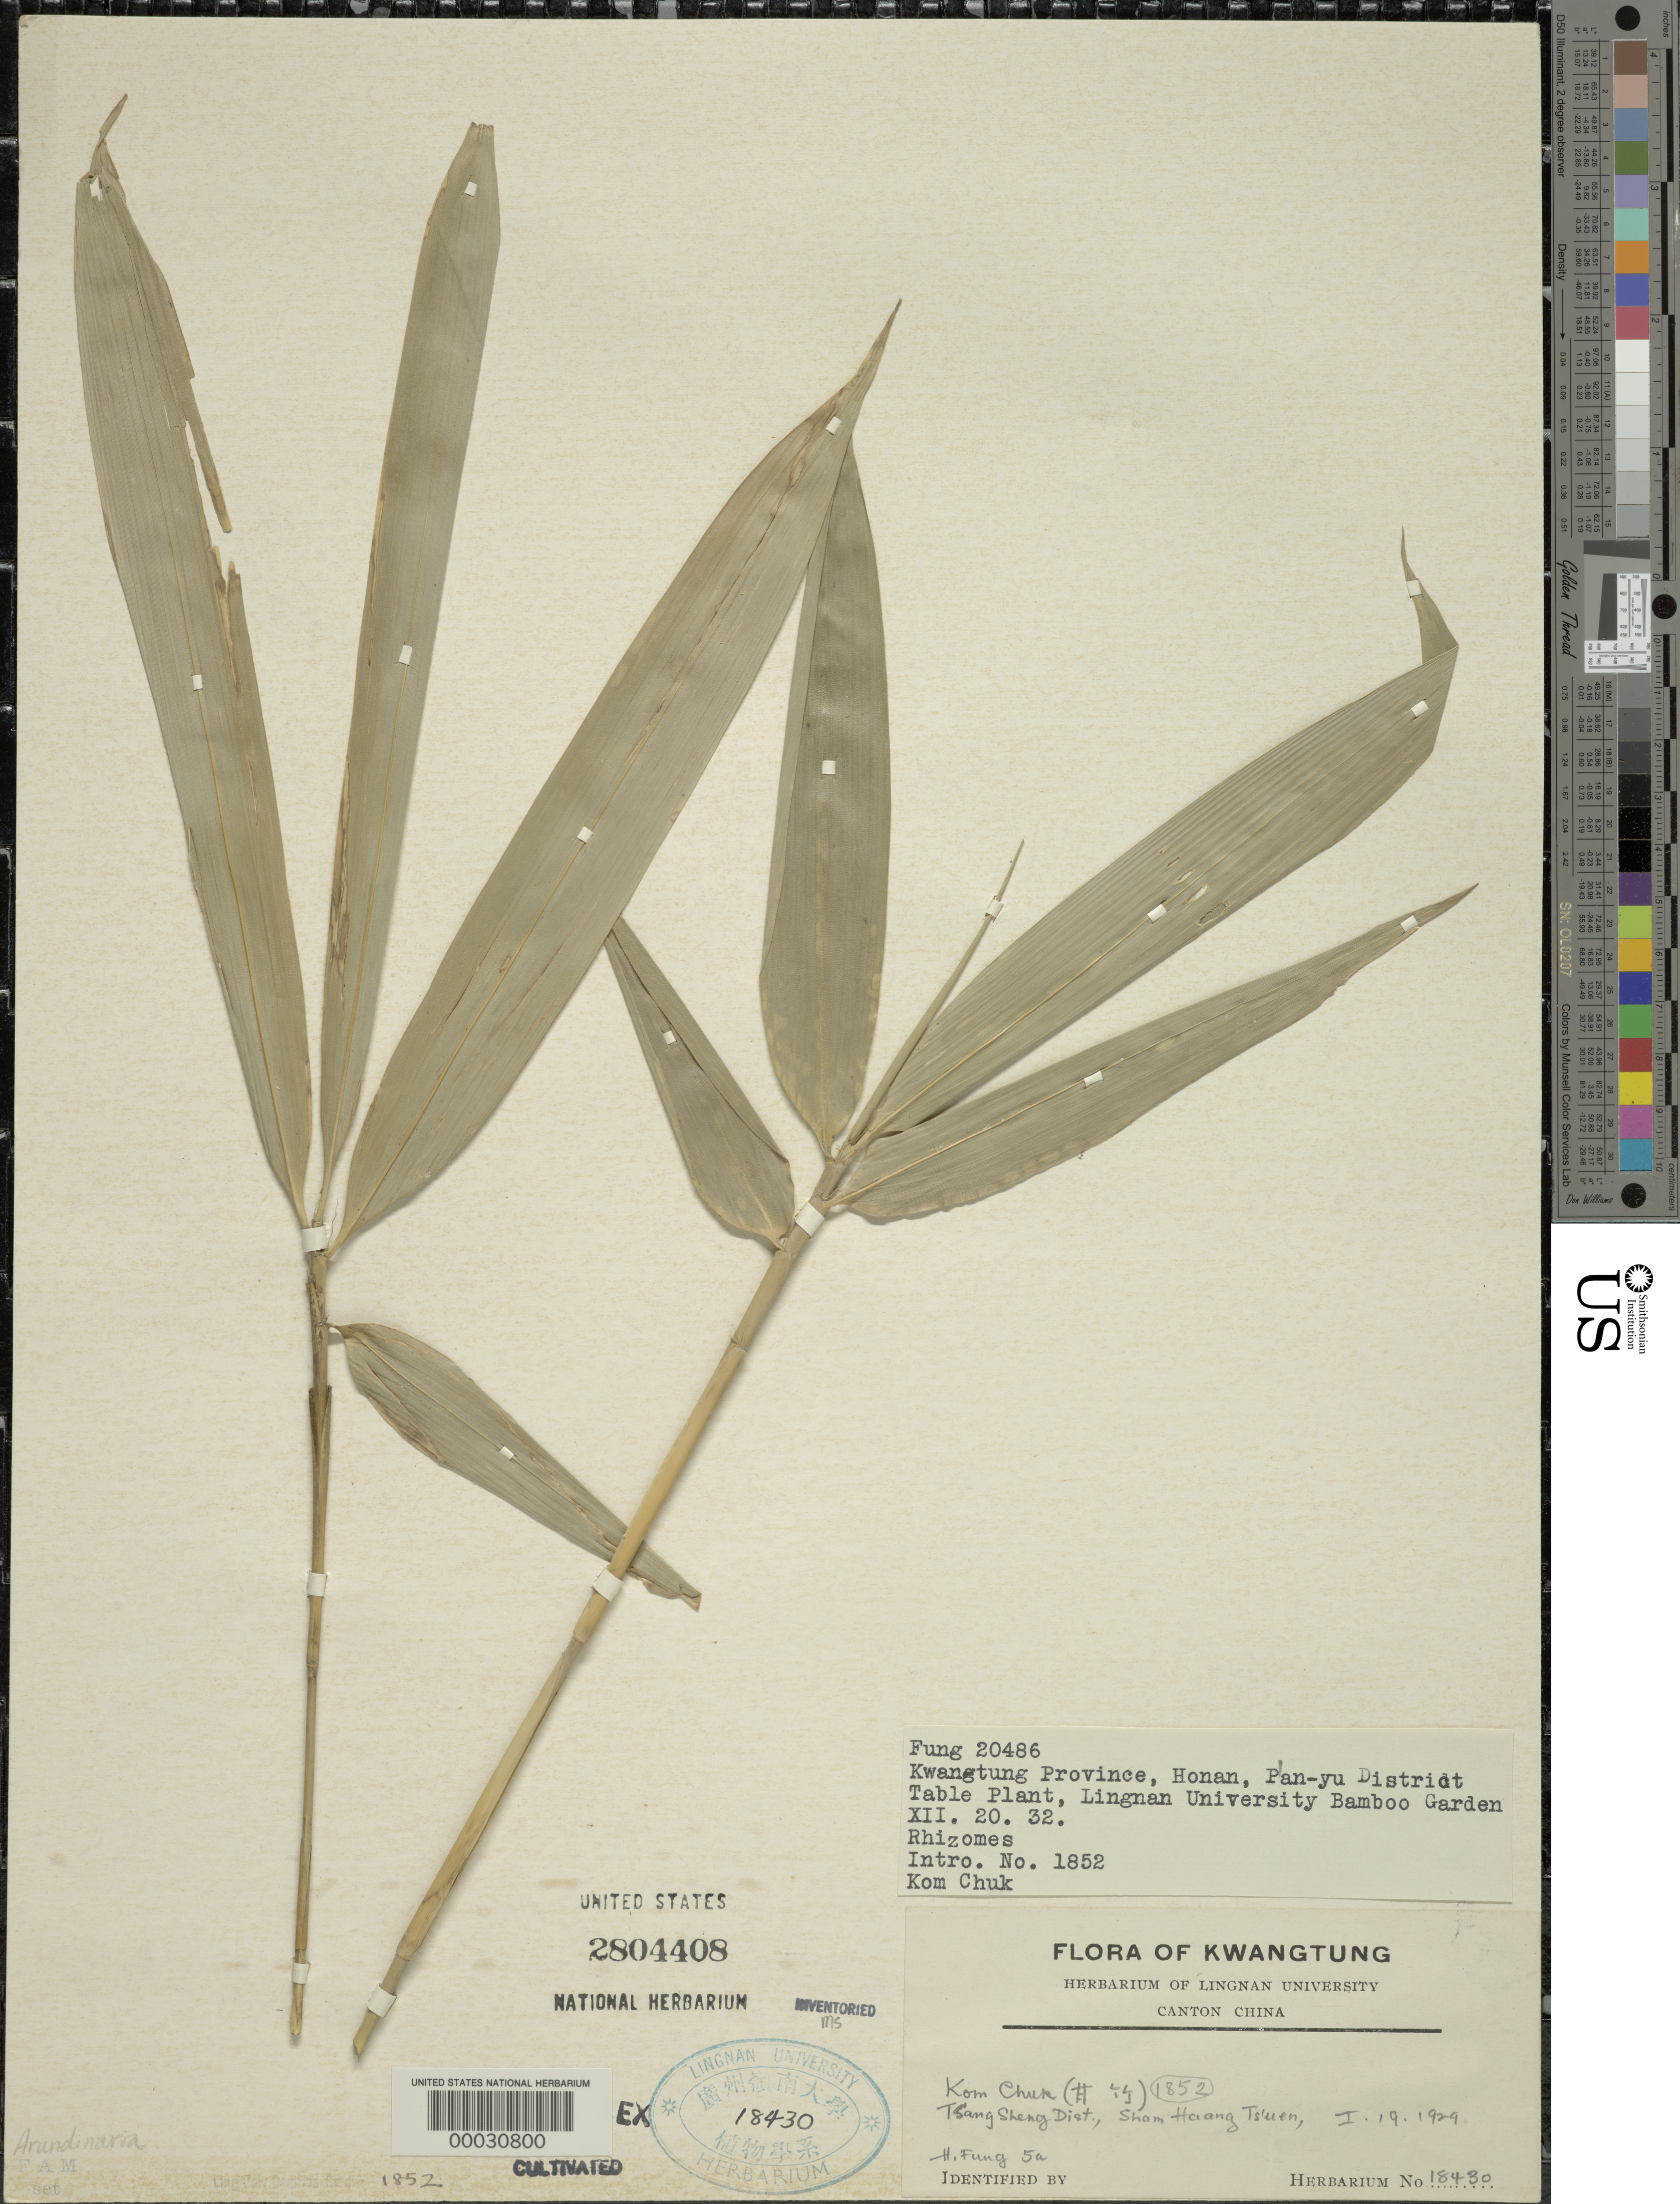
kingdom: Plantae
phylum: Tracheophyta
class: Liliopsida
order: Poales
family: Poaceae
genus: Arundinaria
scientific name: Arundinaria sp.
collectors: H. L. Fung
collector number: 20486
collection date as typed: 20 Dec 1932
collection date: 1932-12-20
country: China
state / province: Guangdong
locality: Lingnan university bamboo garden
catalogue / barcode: US 2804408